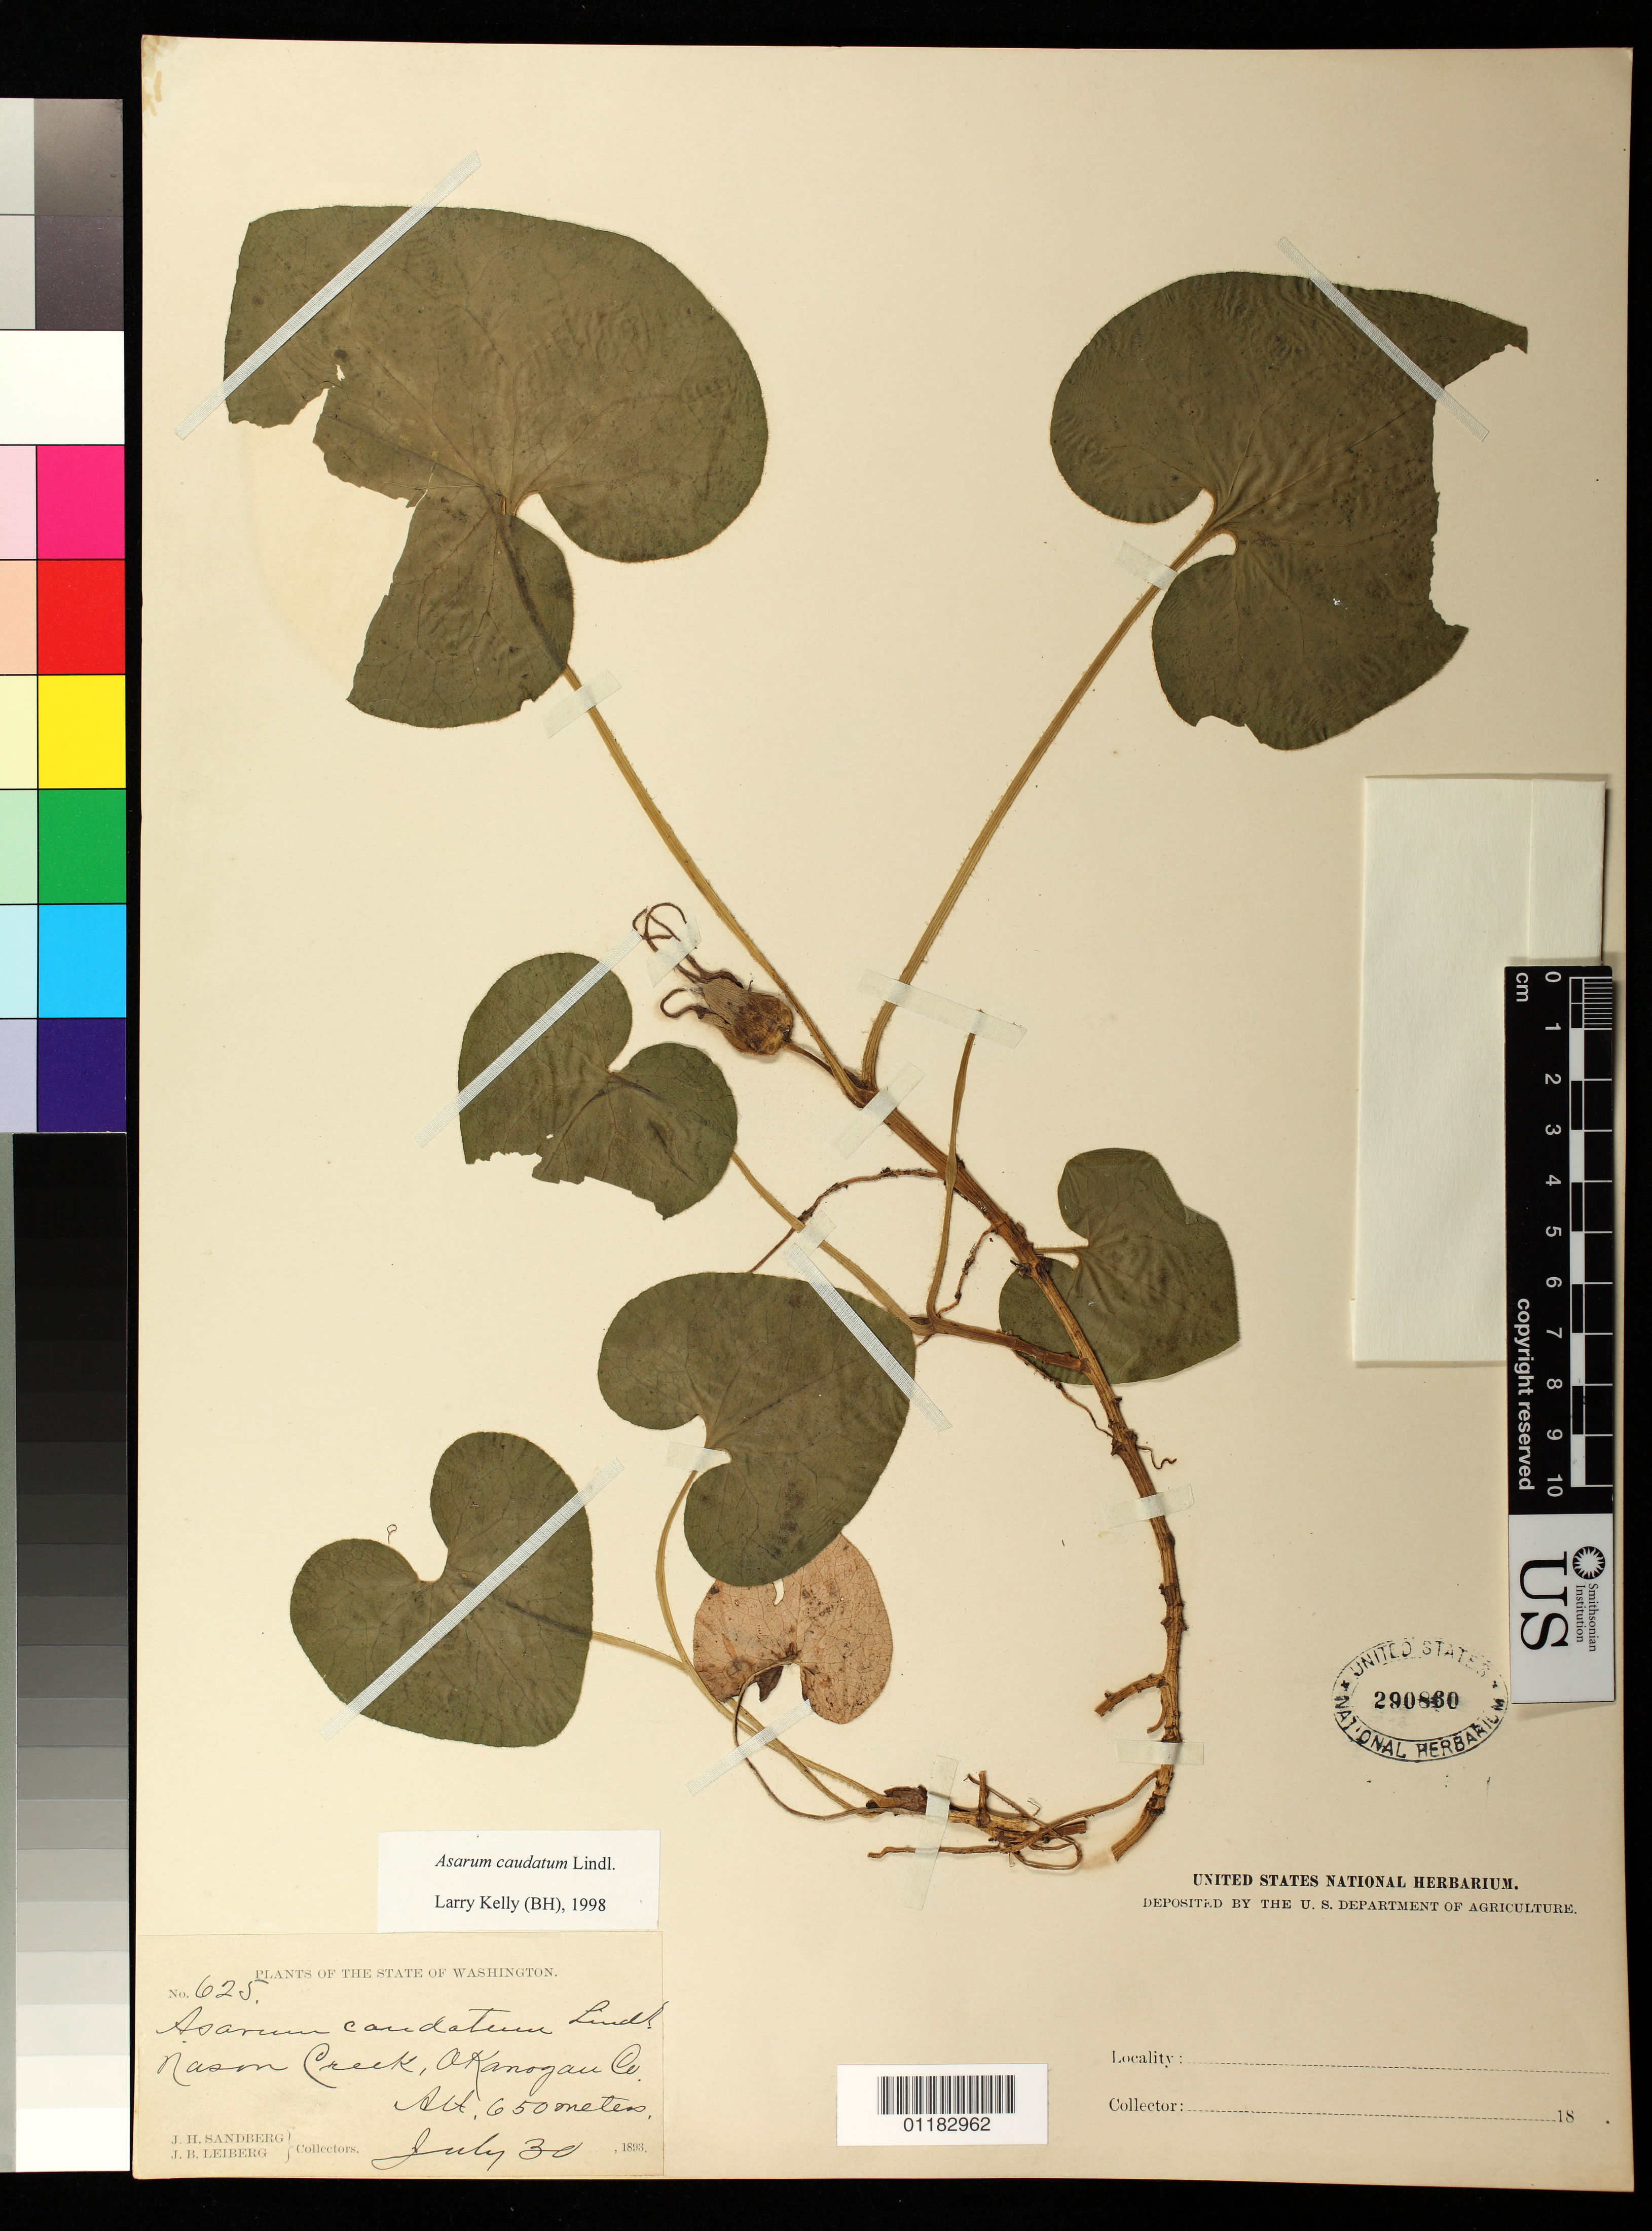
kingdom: Plantae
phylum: Tracheophyta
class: Magnoliopsida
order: Piperales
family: Aristolochiaceae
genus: Asarum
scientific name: Asarum canadense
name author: L.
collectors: J. H. Sandberg & J. B. Leiberg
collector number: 625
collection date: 1893-07-30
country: United States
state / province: Washington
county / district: Okanogan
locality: Nason Creek, Okanogan County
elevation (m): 650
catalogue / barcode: US 290860